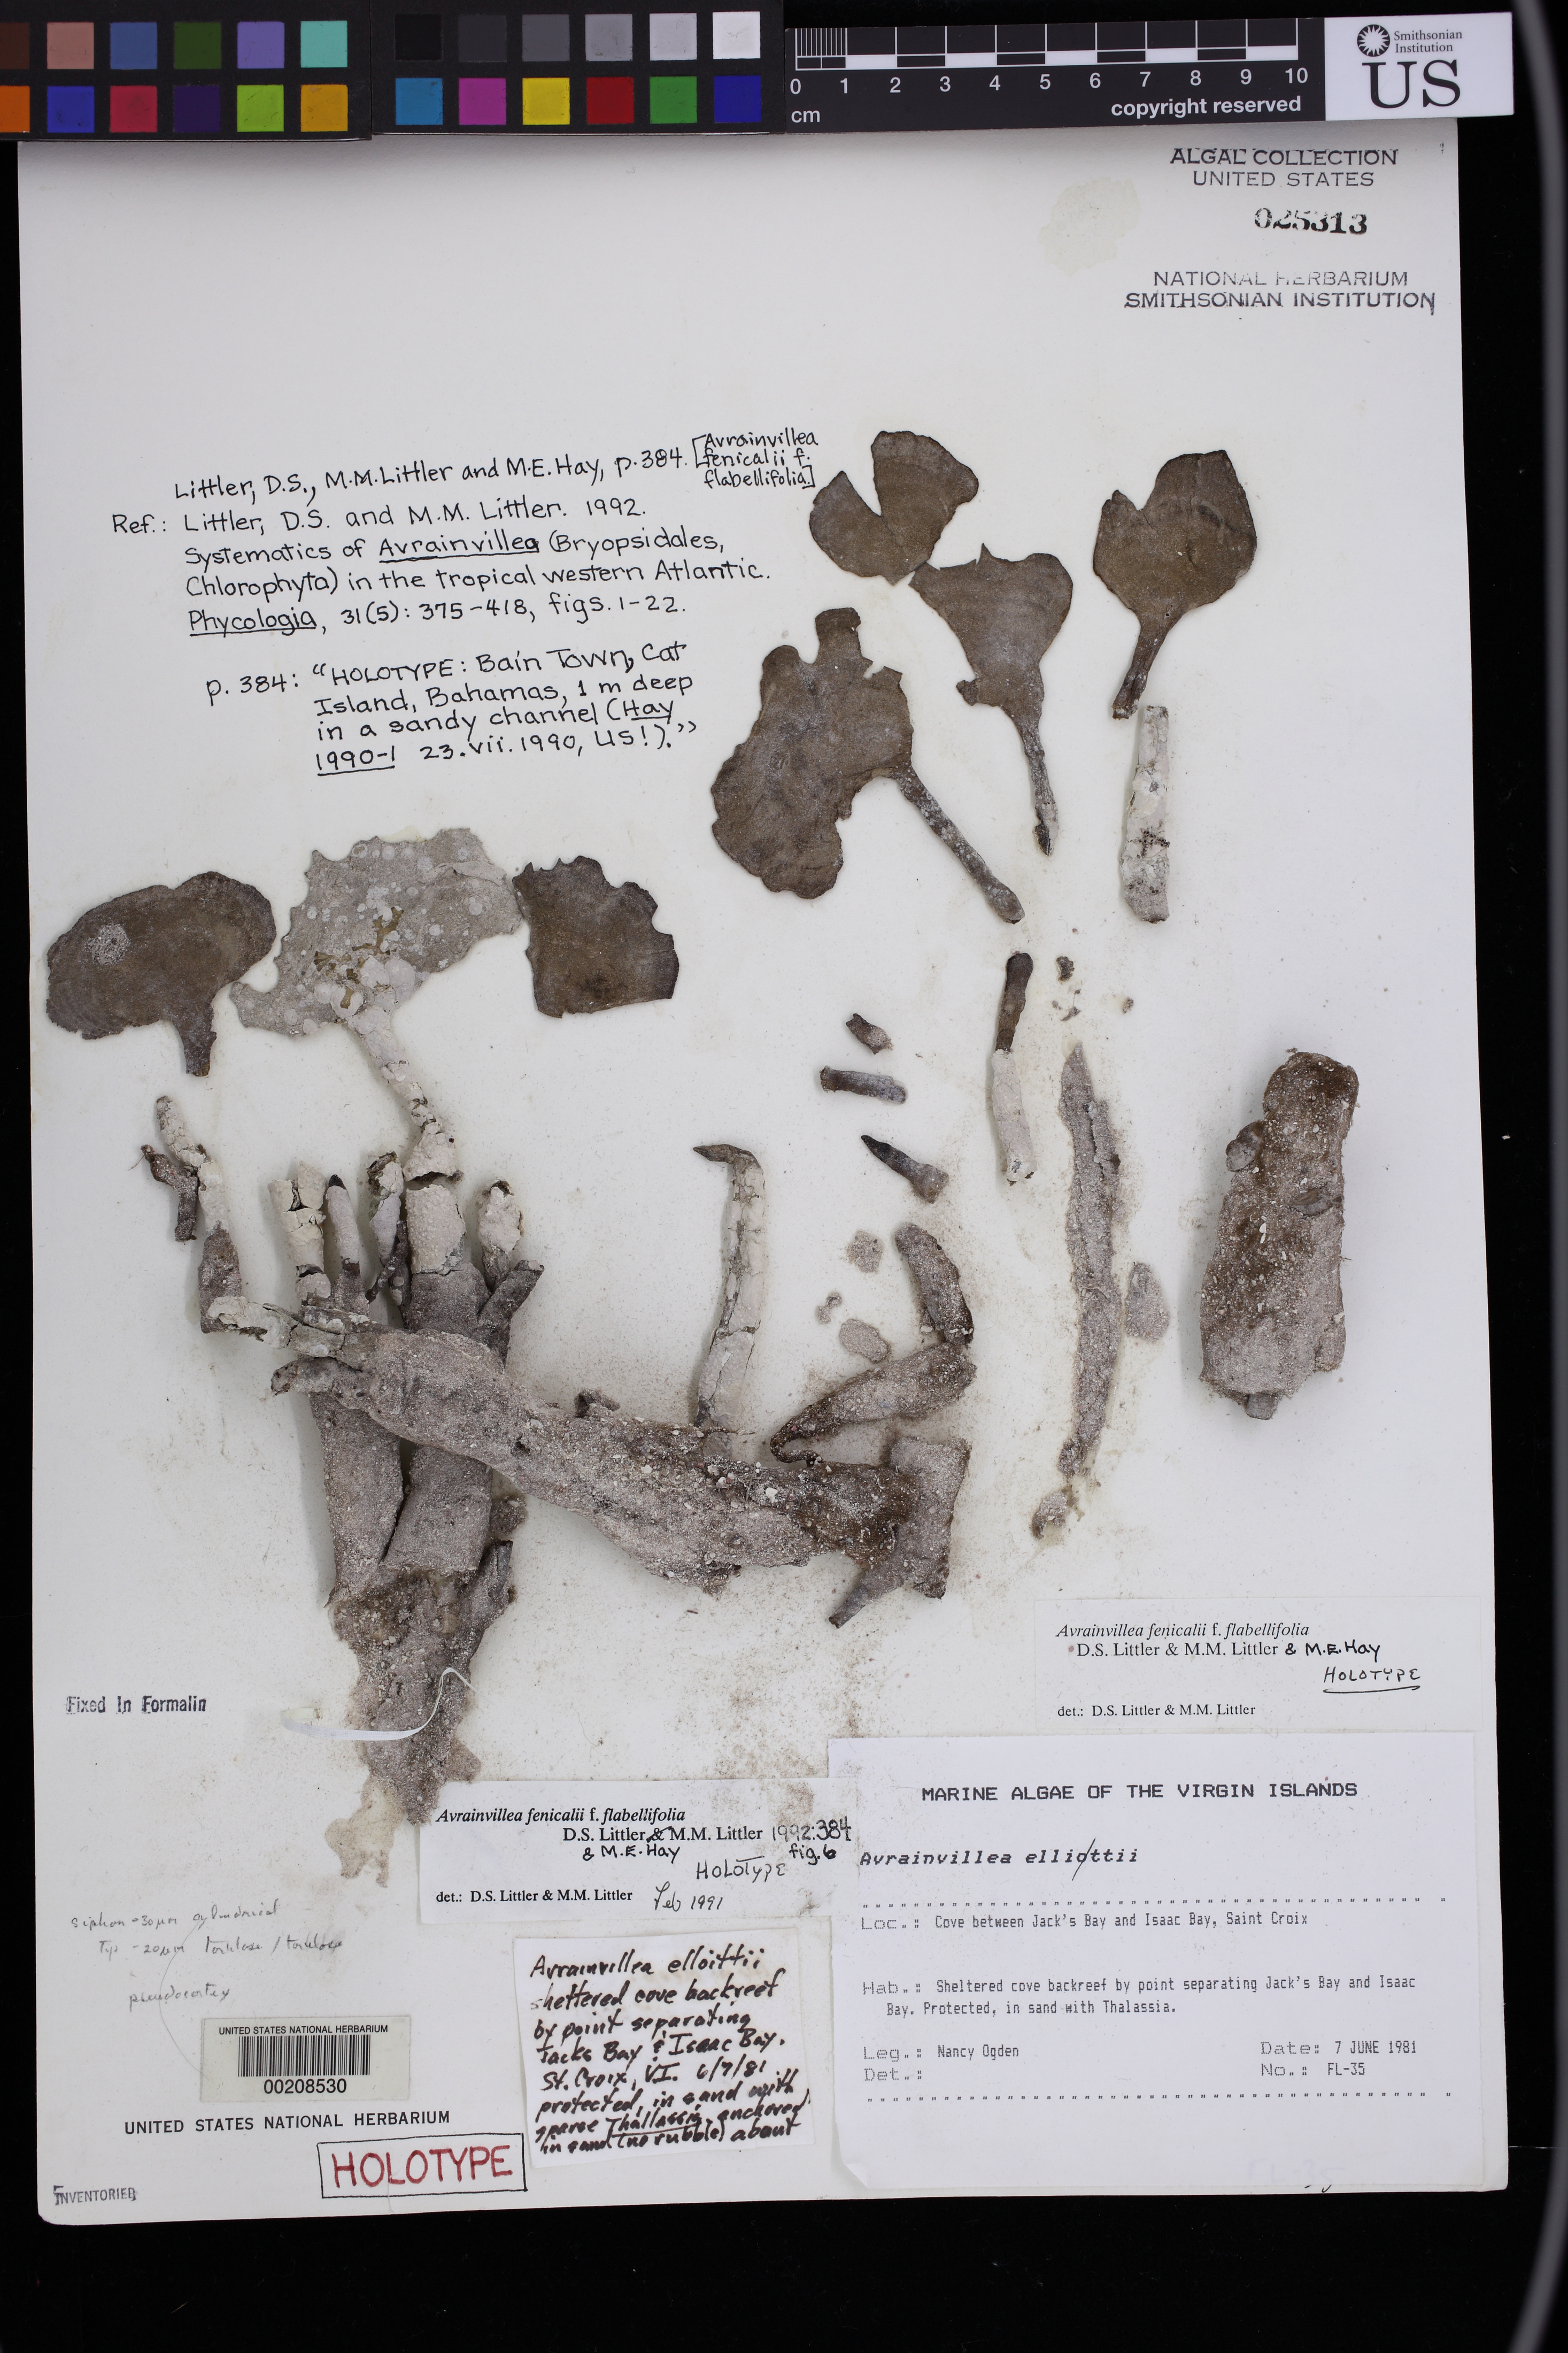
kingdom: Plantae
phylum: Chlorophyta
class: Ulvophyceae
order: Bryopsidales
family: Dichotomosiphonaceae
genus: Avrainvillea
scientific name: Avrainvillea fenicalii f. flabellifolia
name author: D.S. Littler et al. in D.S. Littler & Littler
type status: Holotype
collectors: N. Ogden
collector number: FL-35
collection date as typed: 07 Jun 1981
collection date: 1981-06-07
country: U.S. Virgin Islands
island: St. Croix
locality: Cove between Jack's Bay and Isaac Bay.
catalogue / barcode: US 25313